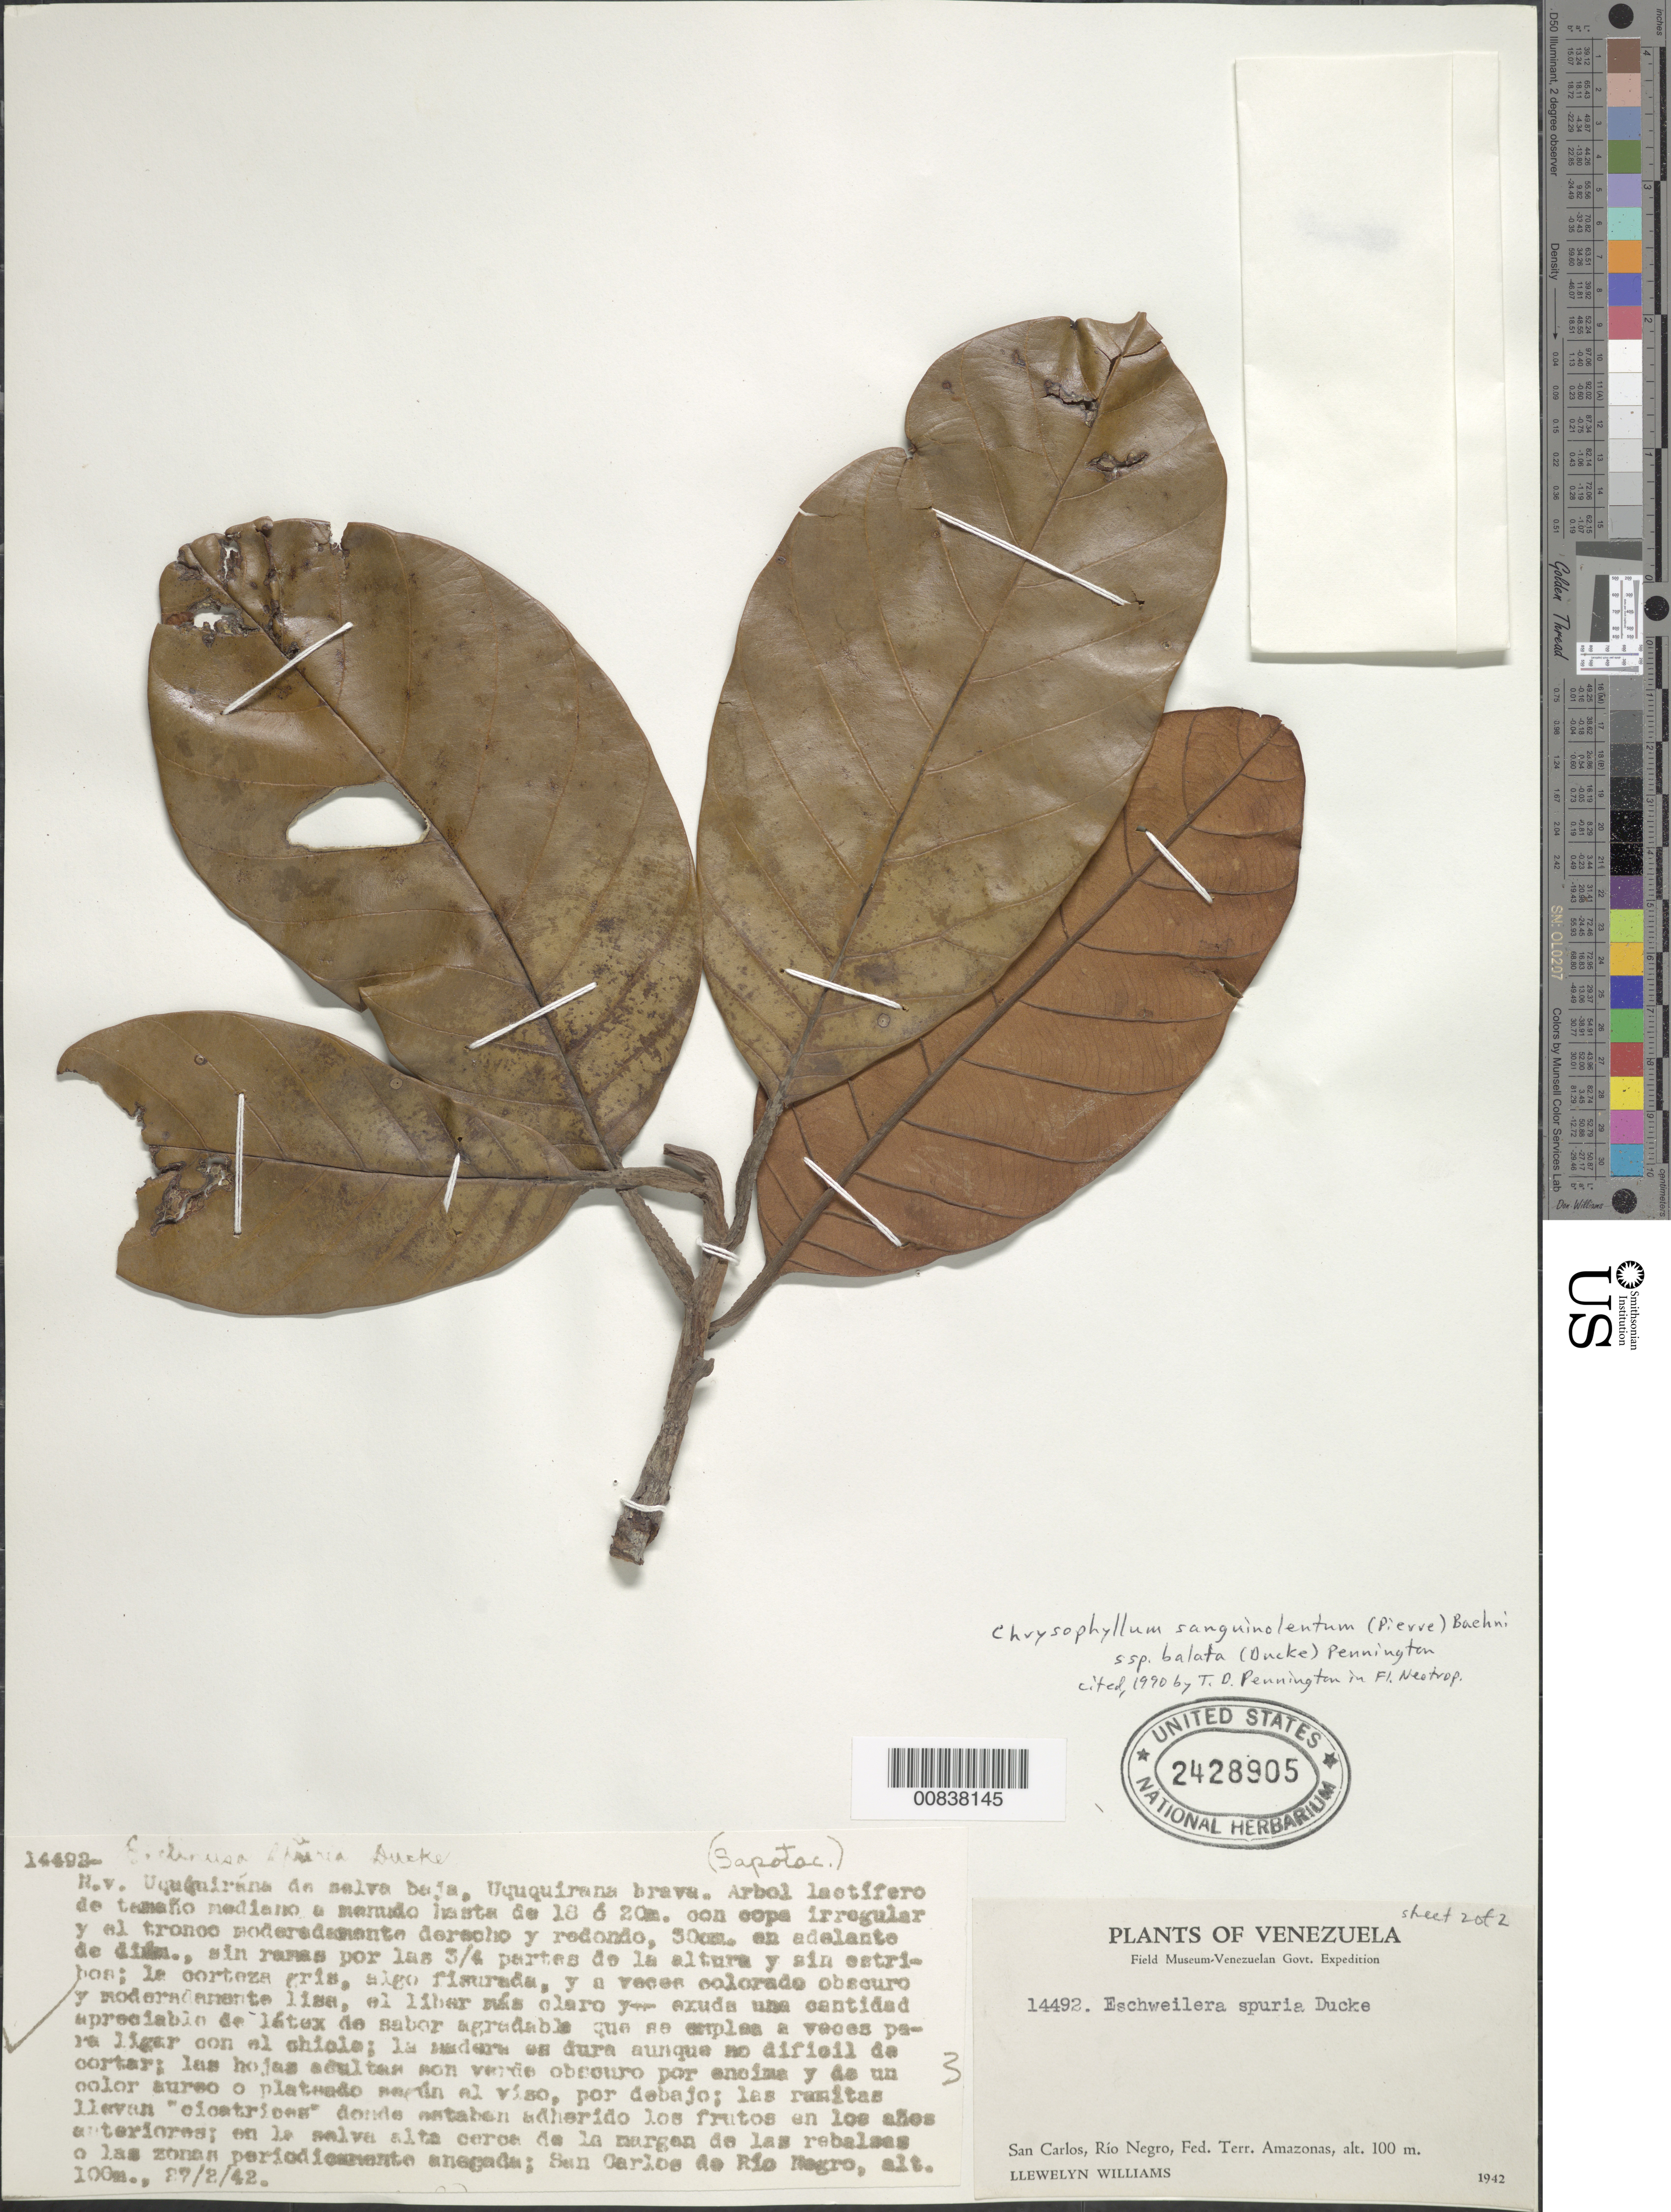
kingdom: Plantae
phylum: Tracheophyta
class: Magnoliopsida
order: Ericales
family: Sapotaceae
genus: Chrysophyllum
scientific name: Chrysophyllum sanguinolentum subsp. balata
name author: (Pierre) Baehni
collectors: Ll. Williams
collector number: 14492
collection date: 1942-02-27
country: Venezuela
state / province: Amazonas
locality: San Carlos, Rio Negro, Fed. Terr. Amazonas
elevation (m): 100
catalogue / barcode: US 2428905